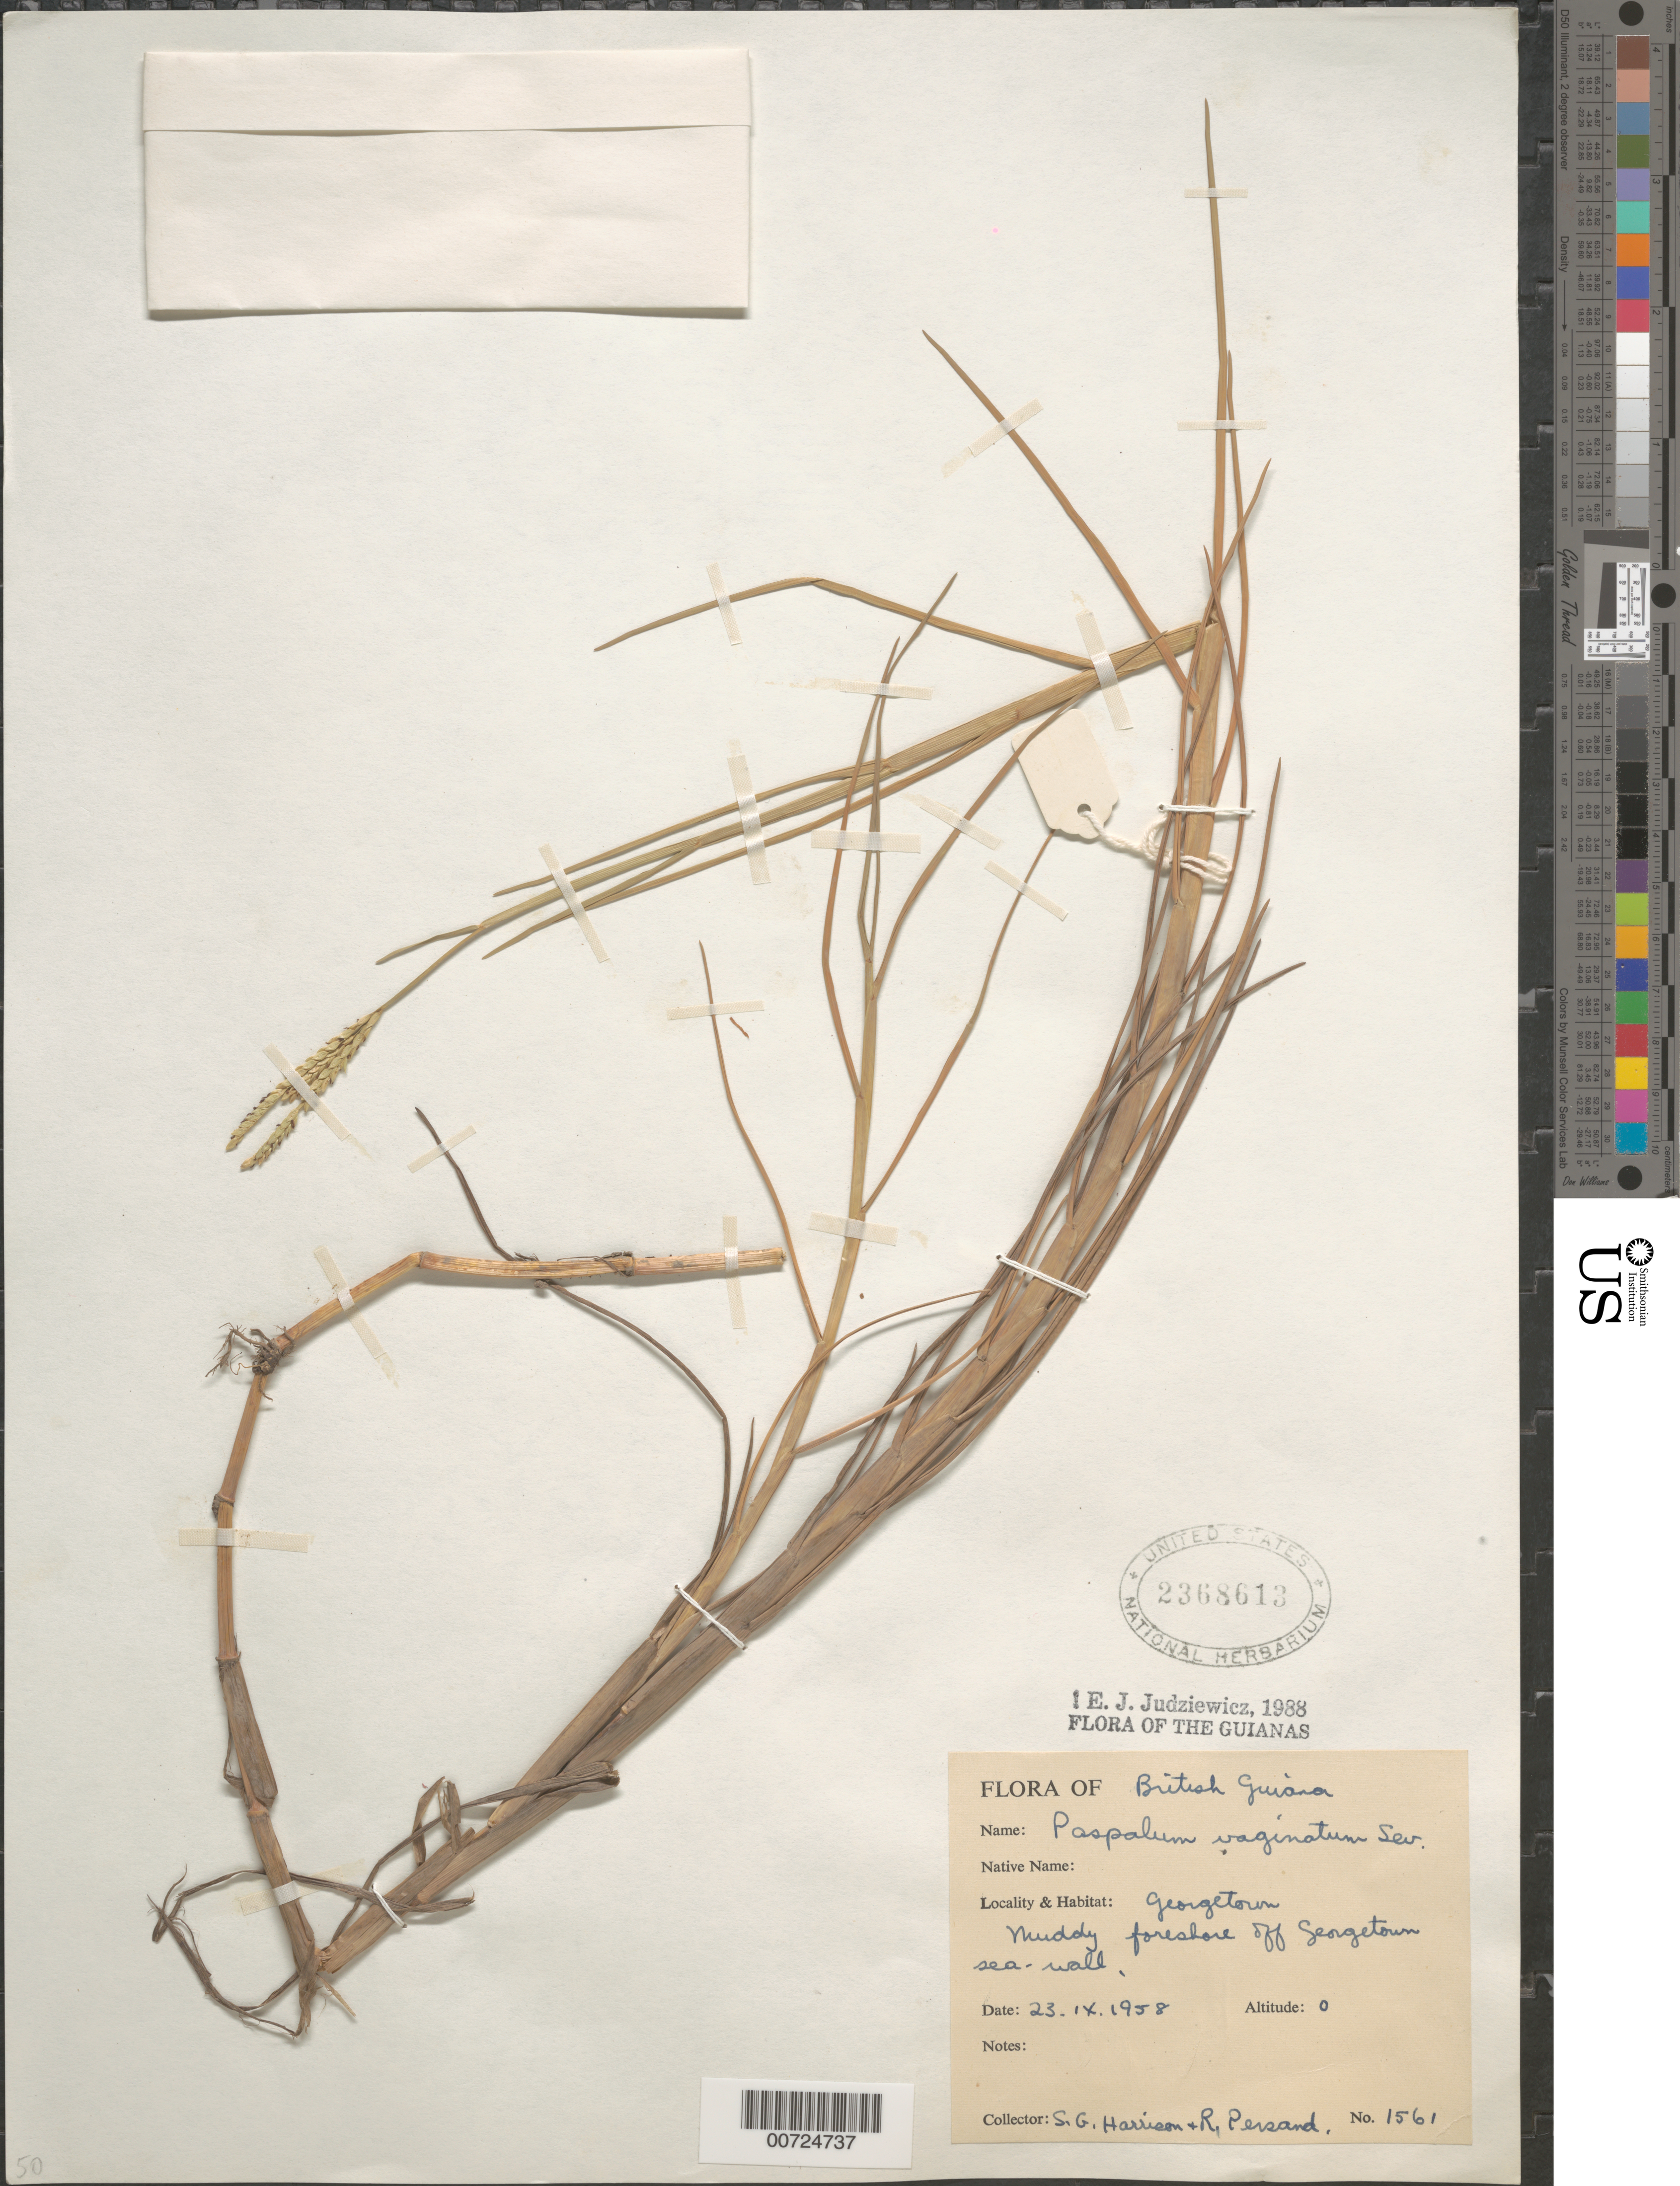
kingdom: Plantae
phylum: Tracheophyta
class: Liliopsida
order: Poales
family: Poaceae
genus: Paspalum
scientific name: Paspalum vaginatum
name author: Sw.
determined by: Judziewicz, E. J.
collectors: S. G. Harrison & R. Persaud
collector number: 1561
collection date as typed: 23-Sep-58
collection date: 1958-09-23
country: Guyana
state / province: Demerara-Mahaica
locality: Georgetown, sea-wall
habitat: Muddy foreshore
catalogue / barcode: US 2368613